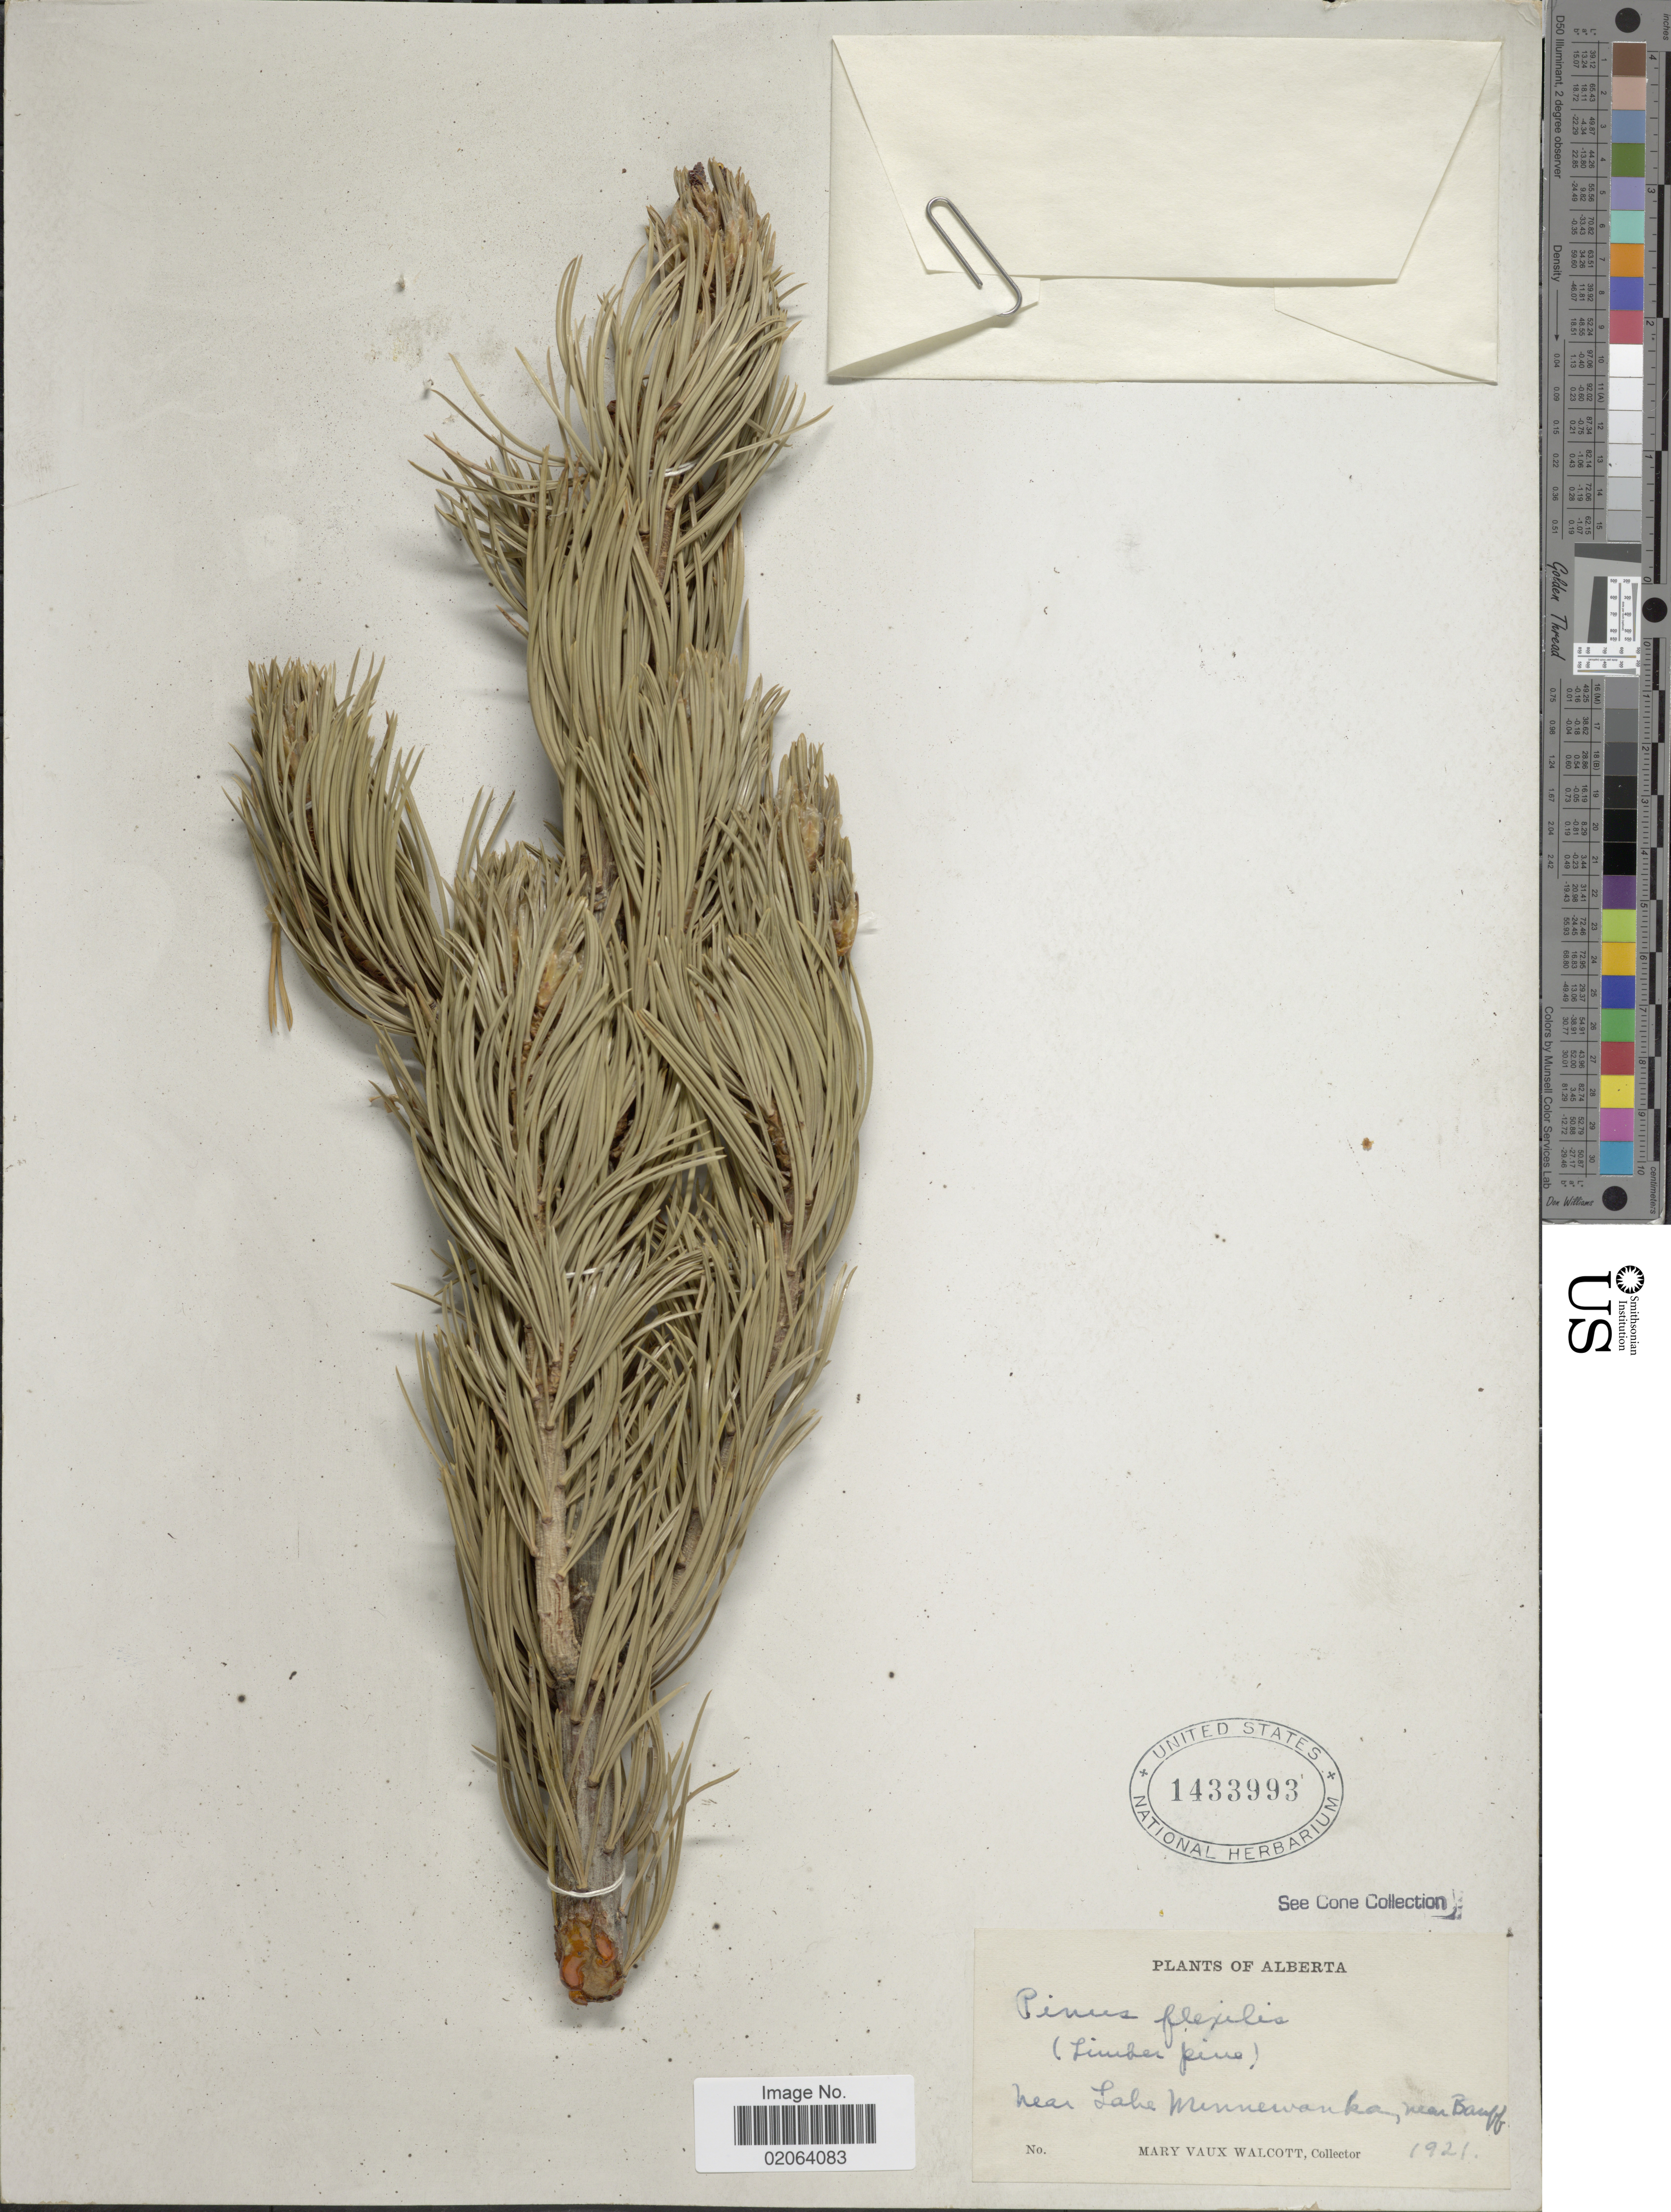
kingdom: Plantae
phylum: Tracheophyta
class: Pinopsida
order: Pinales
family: Pinaceae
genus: Pinus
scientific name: Pinus flexilis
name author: E. James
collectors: M. Walcott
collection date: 1921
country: Canada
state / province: Alberta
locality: Near Lake Minnerwanka, near Banff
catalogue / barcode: US 1433993